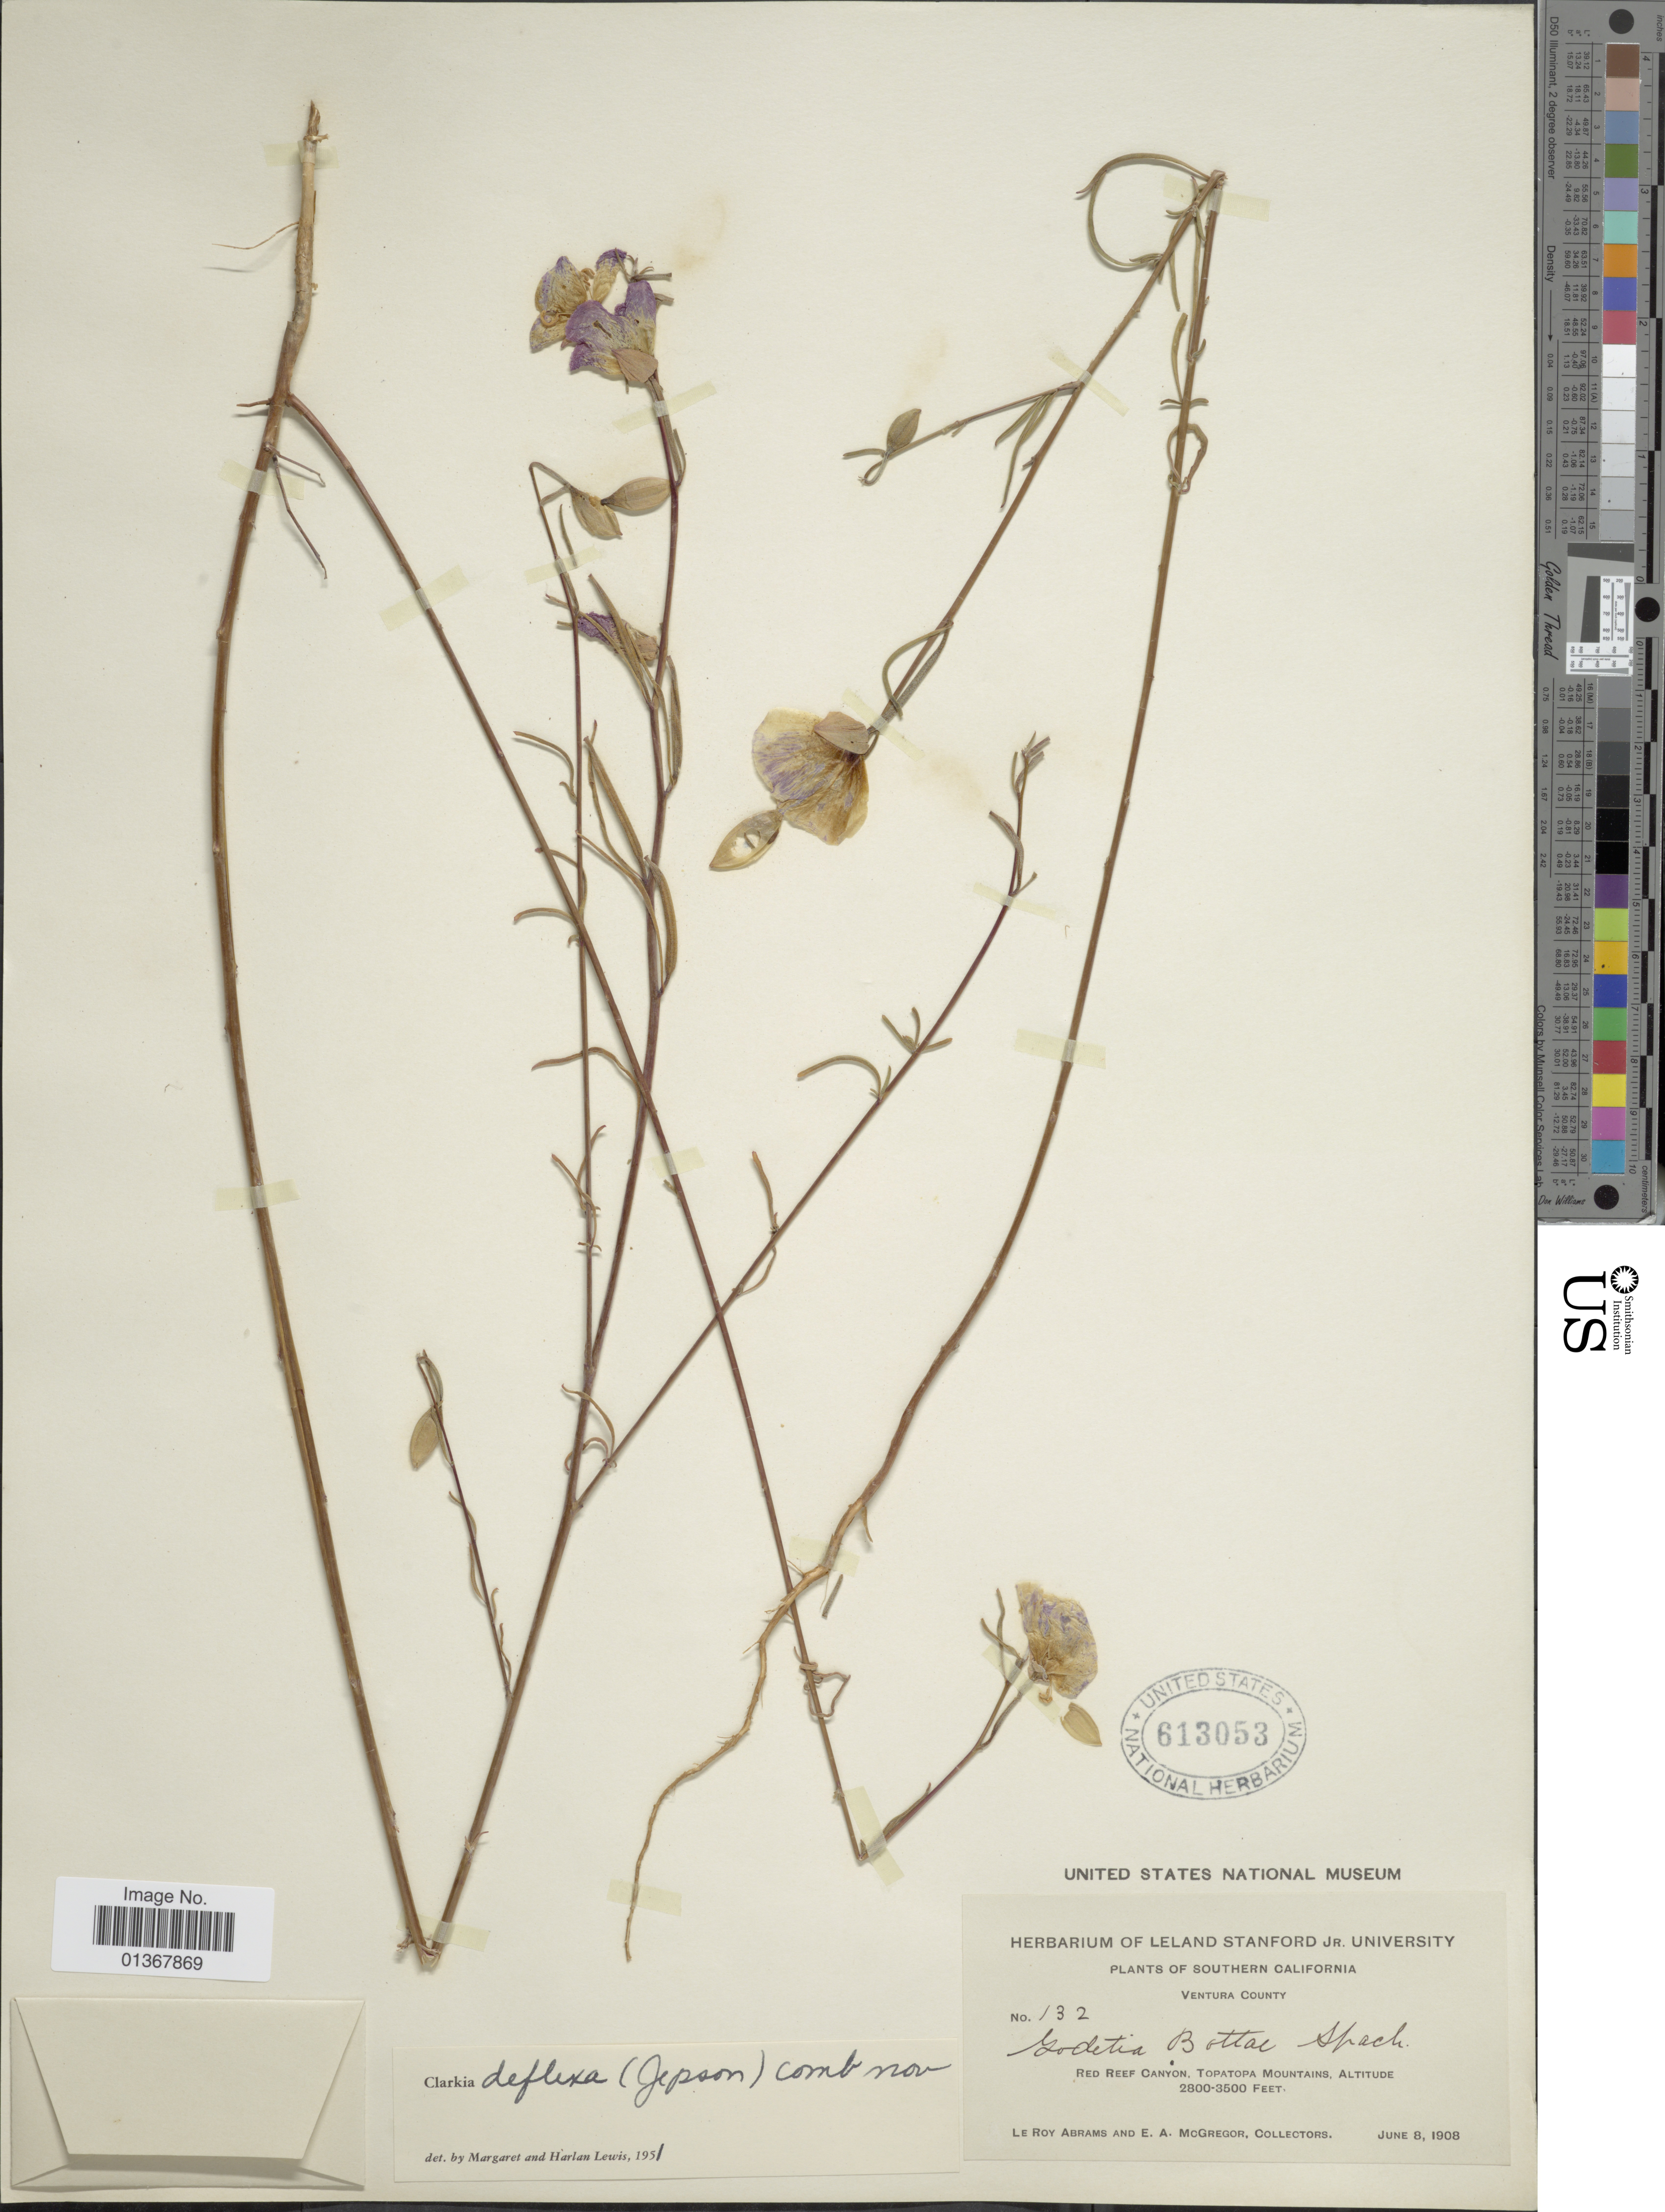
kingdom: Plantae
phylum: Tracheophyta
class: Magnoliopsida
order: Myrtales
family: Onagraceae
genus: Clarkia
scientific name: Clarkia bottae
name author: (Spach) F. H. Lewis & M.E. Lewis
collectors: L. Abrams & E. A. McGregor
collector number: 132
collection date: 1908-06-08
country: United States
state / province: California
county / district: Ventura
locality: Ventura County. Red Reef Canyon, Topatopa Mountains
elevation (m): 853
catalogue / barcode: US 613053